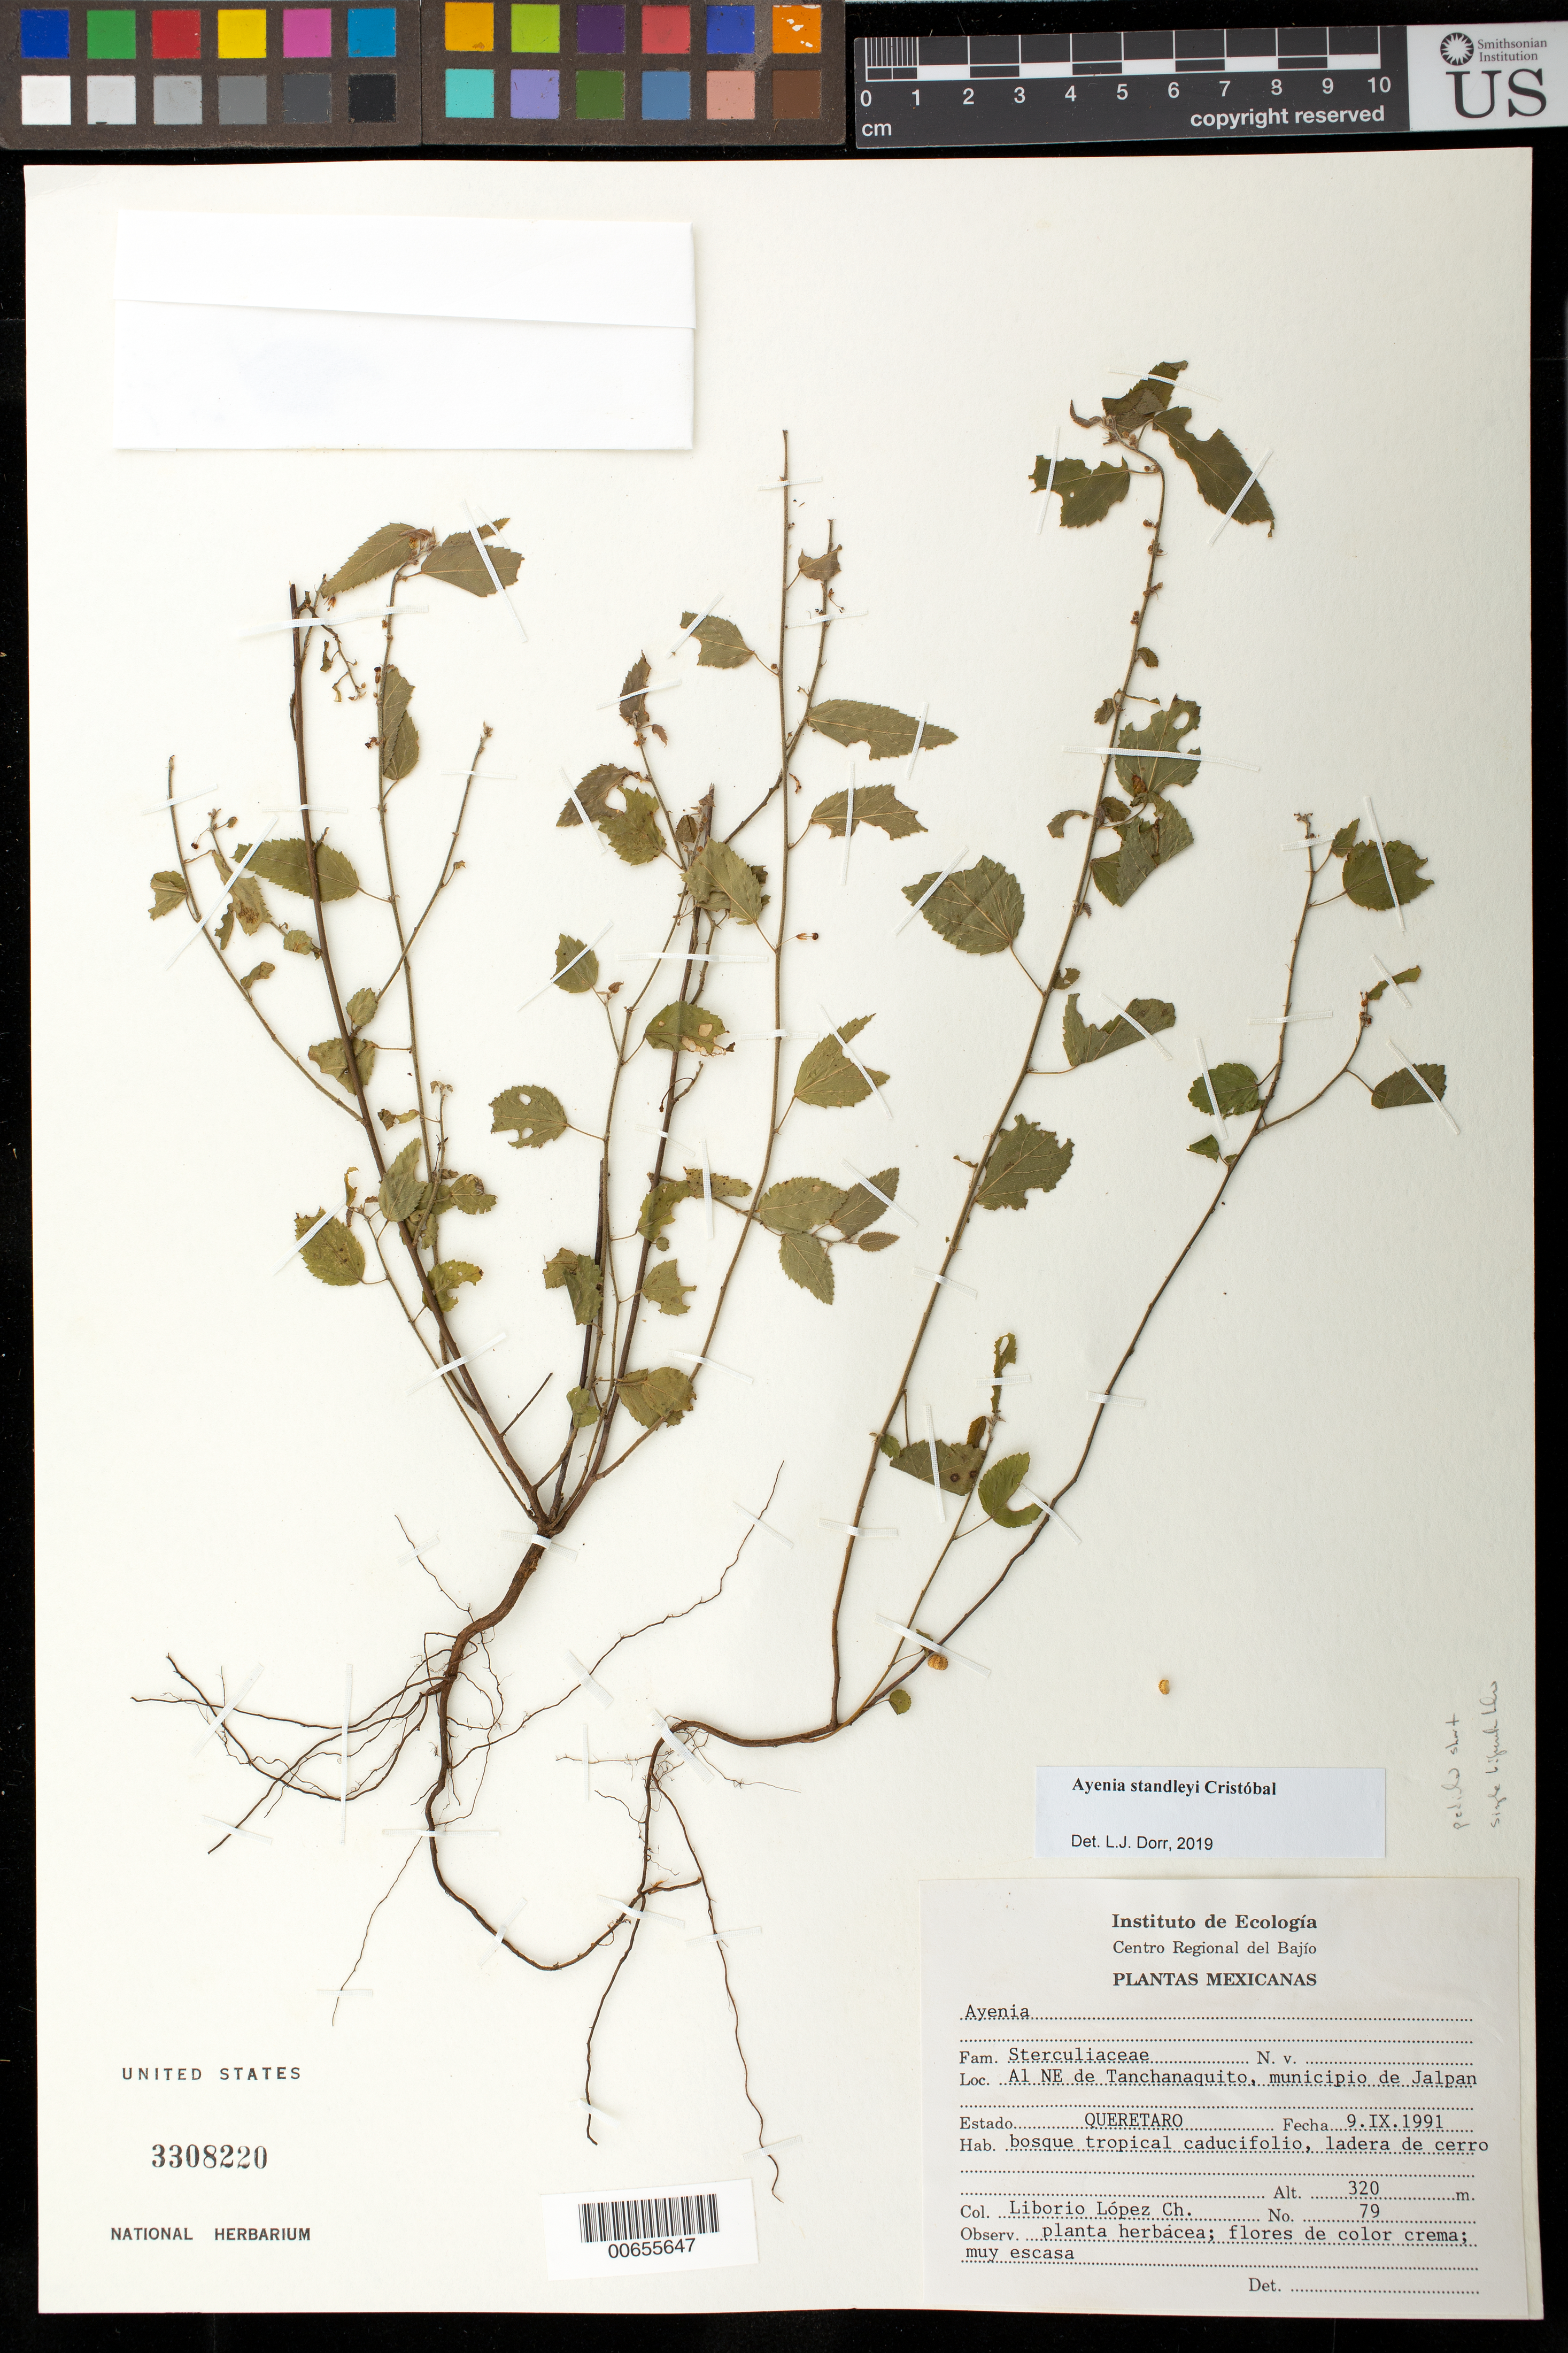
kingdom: Plantae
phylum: Tracheophyta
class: Magnoliopsida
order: Malvales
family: Malvaceae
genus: Ayenia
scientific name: Ayenia standleyi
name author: Cristóbal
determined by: Dorr, L. J., (BOT), Smithsonian Institution - National Museum of Natural History (UNITED STATES)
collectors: L. G. López C.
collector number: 79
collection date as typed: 09 Sep 1991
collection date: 1991-09-09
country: Mexico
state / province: Querétaro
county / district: Jalpan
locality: Al NE de Tanchanaquito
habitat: Bosque tropical caducifolio, ladera de cerro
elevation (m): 320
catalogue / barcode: US 3308220